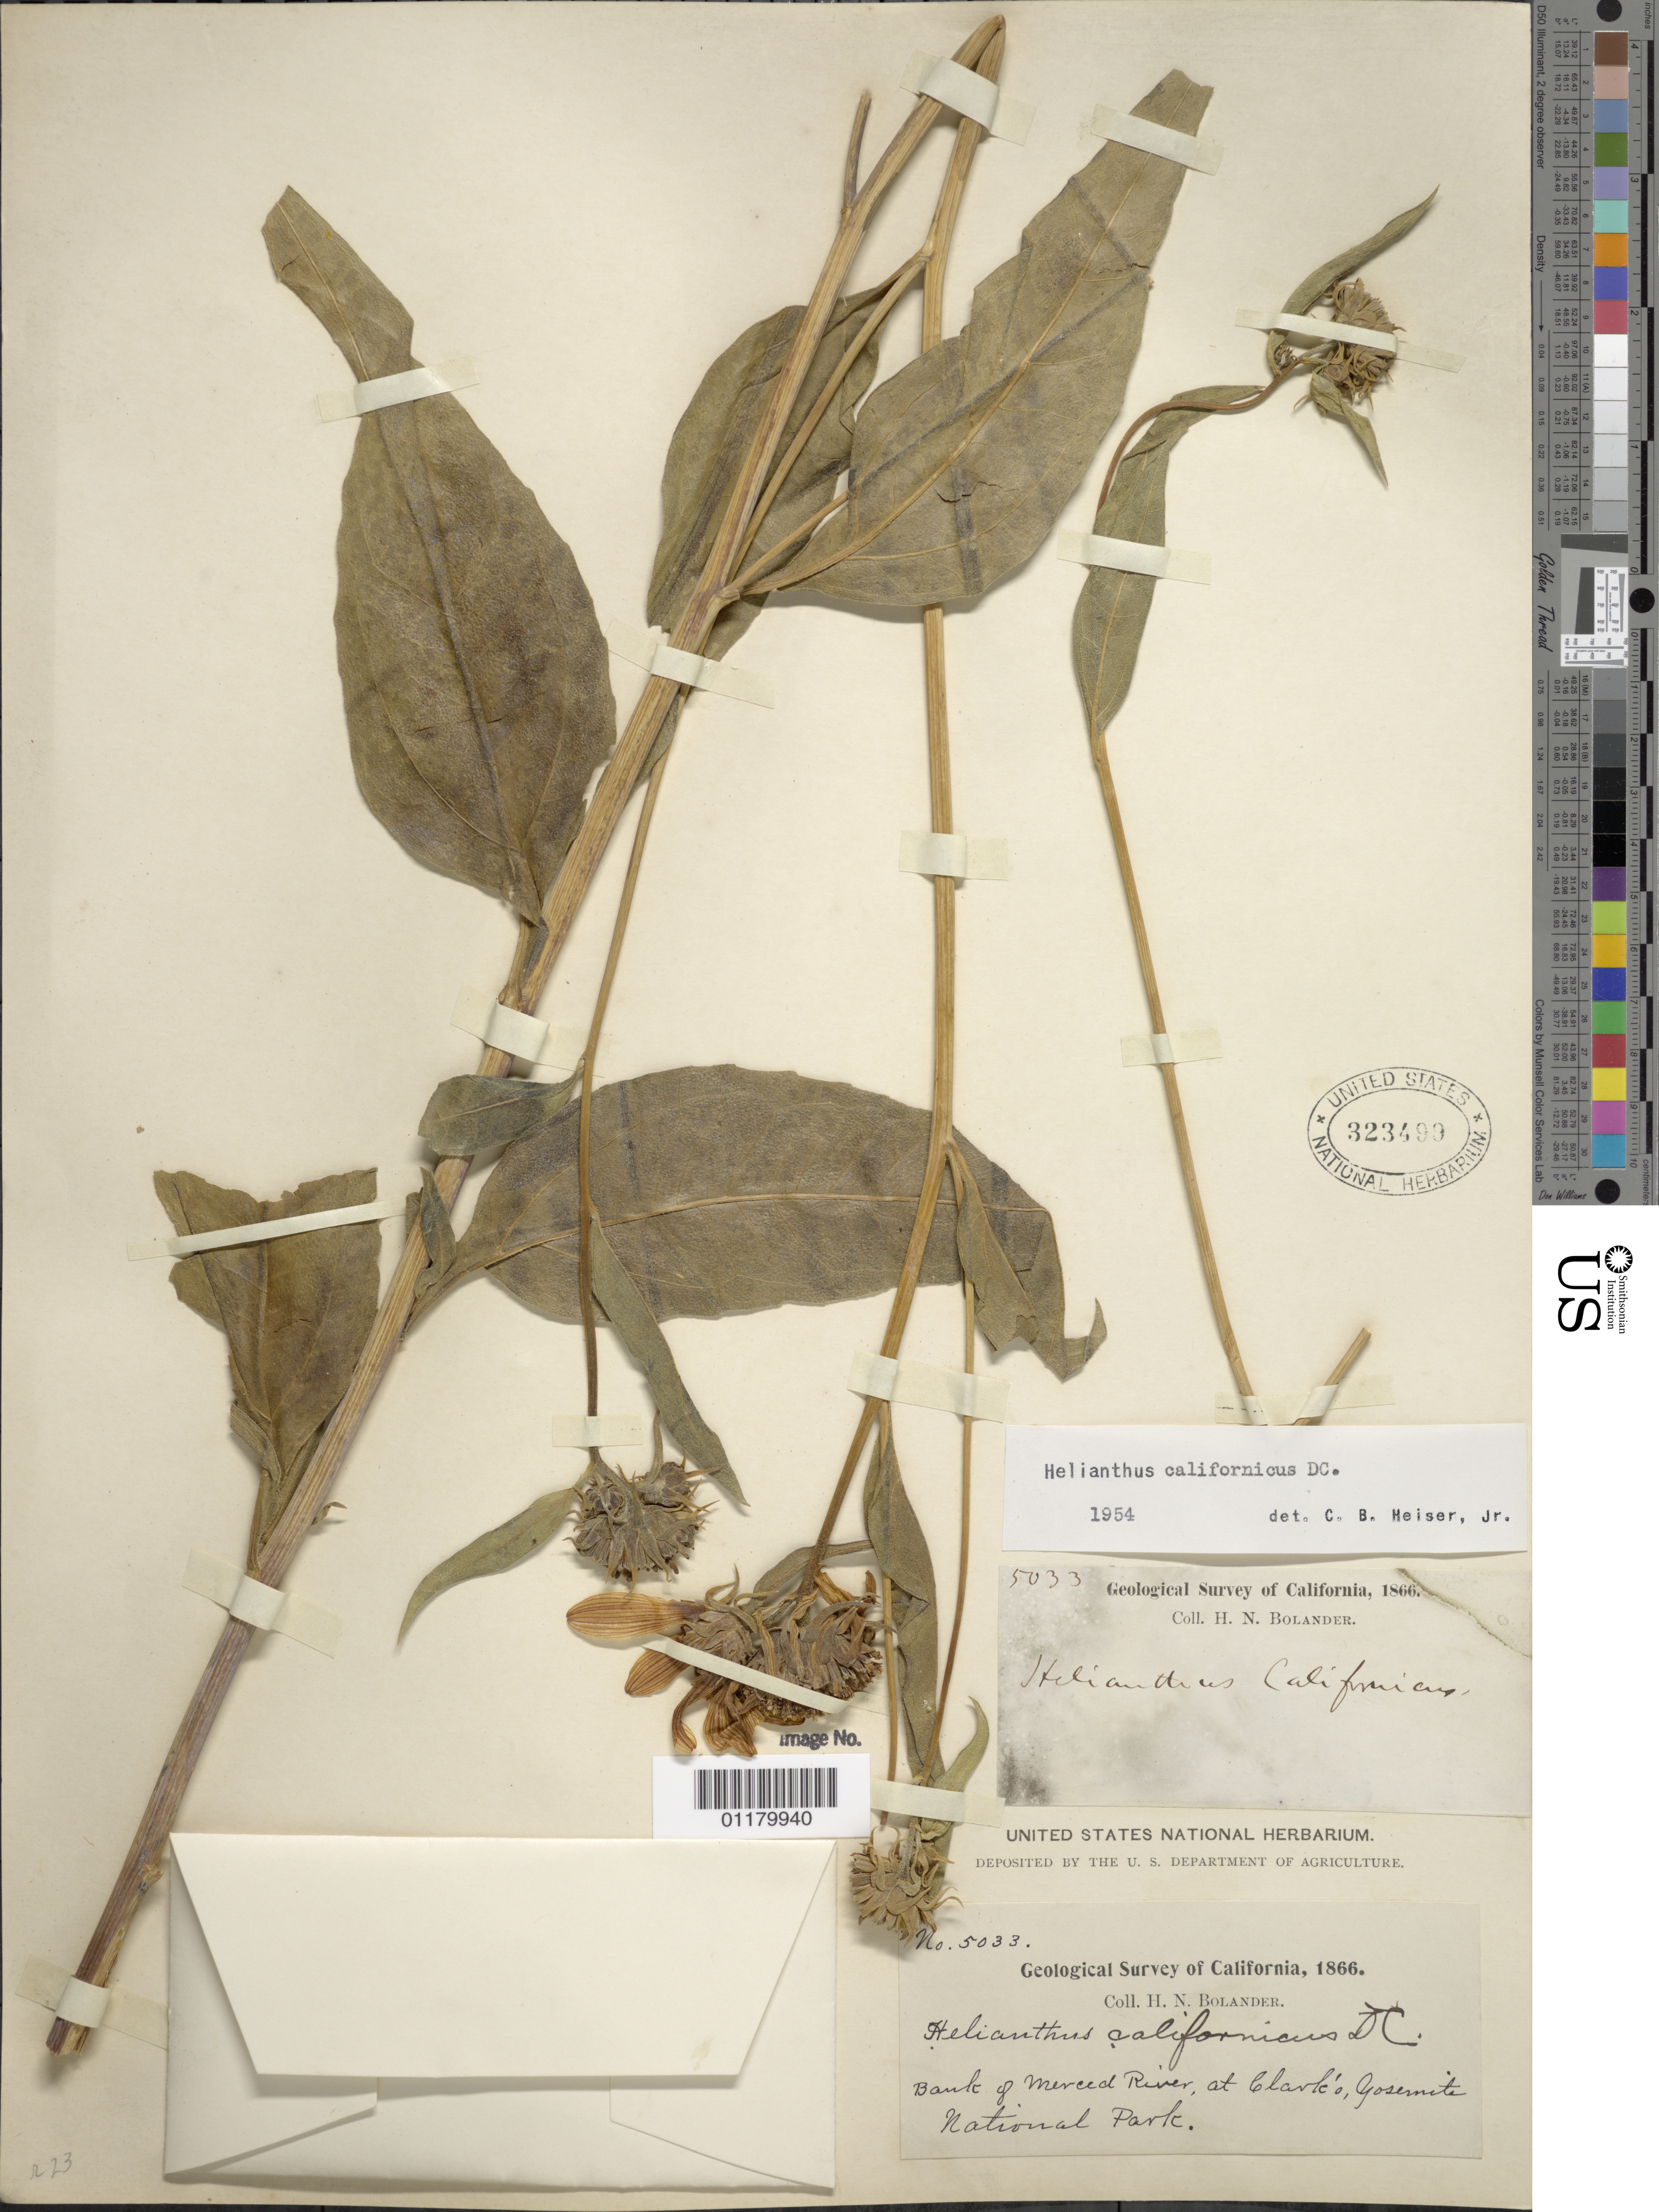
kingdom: Plantae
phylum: Tracheophyta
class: Magnoliopsida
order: Asterales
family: Asteraceae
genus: Helianthus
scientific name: Helianthus californicus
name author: DC.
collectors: H. Bolander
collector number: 5033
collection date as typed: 1866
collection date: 1866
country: United States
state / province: California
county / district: Mariposa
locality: Bank of Merced River, at Clark's, Yosemite National Park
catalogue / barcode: US 323499